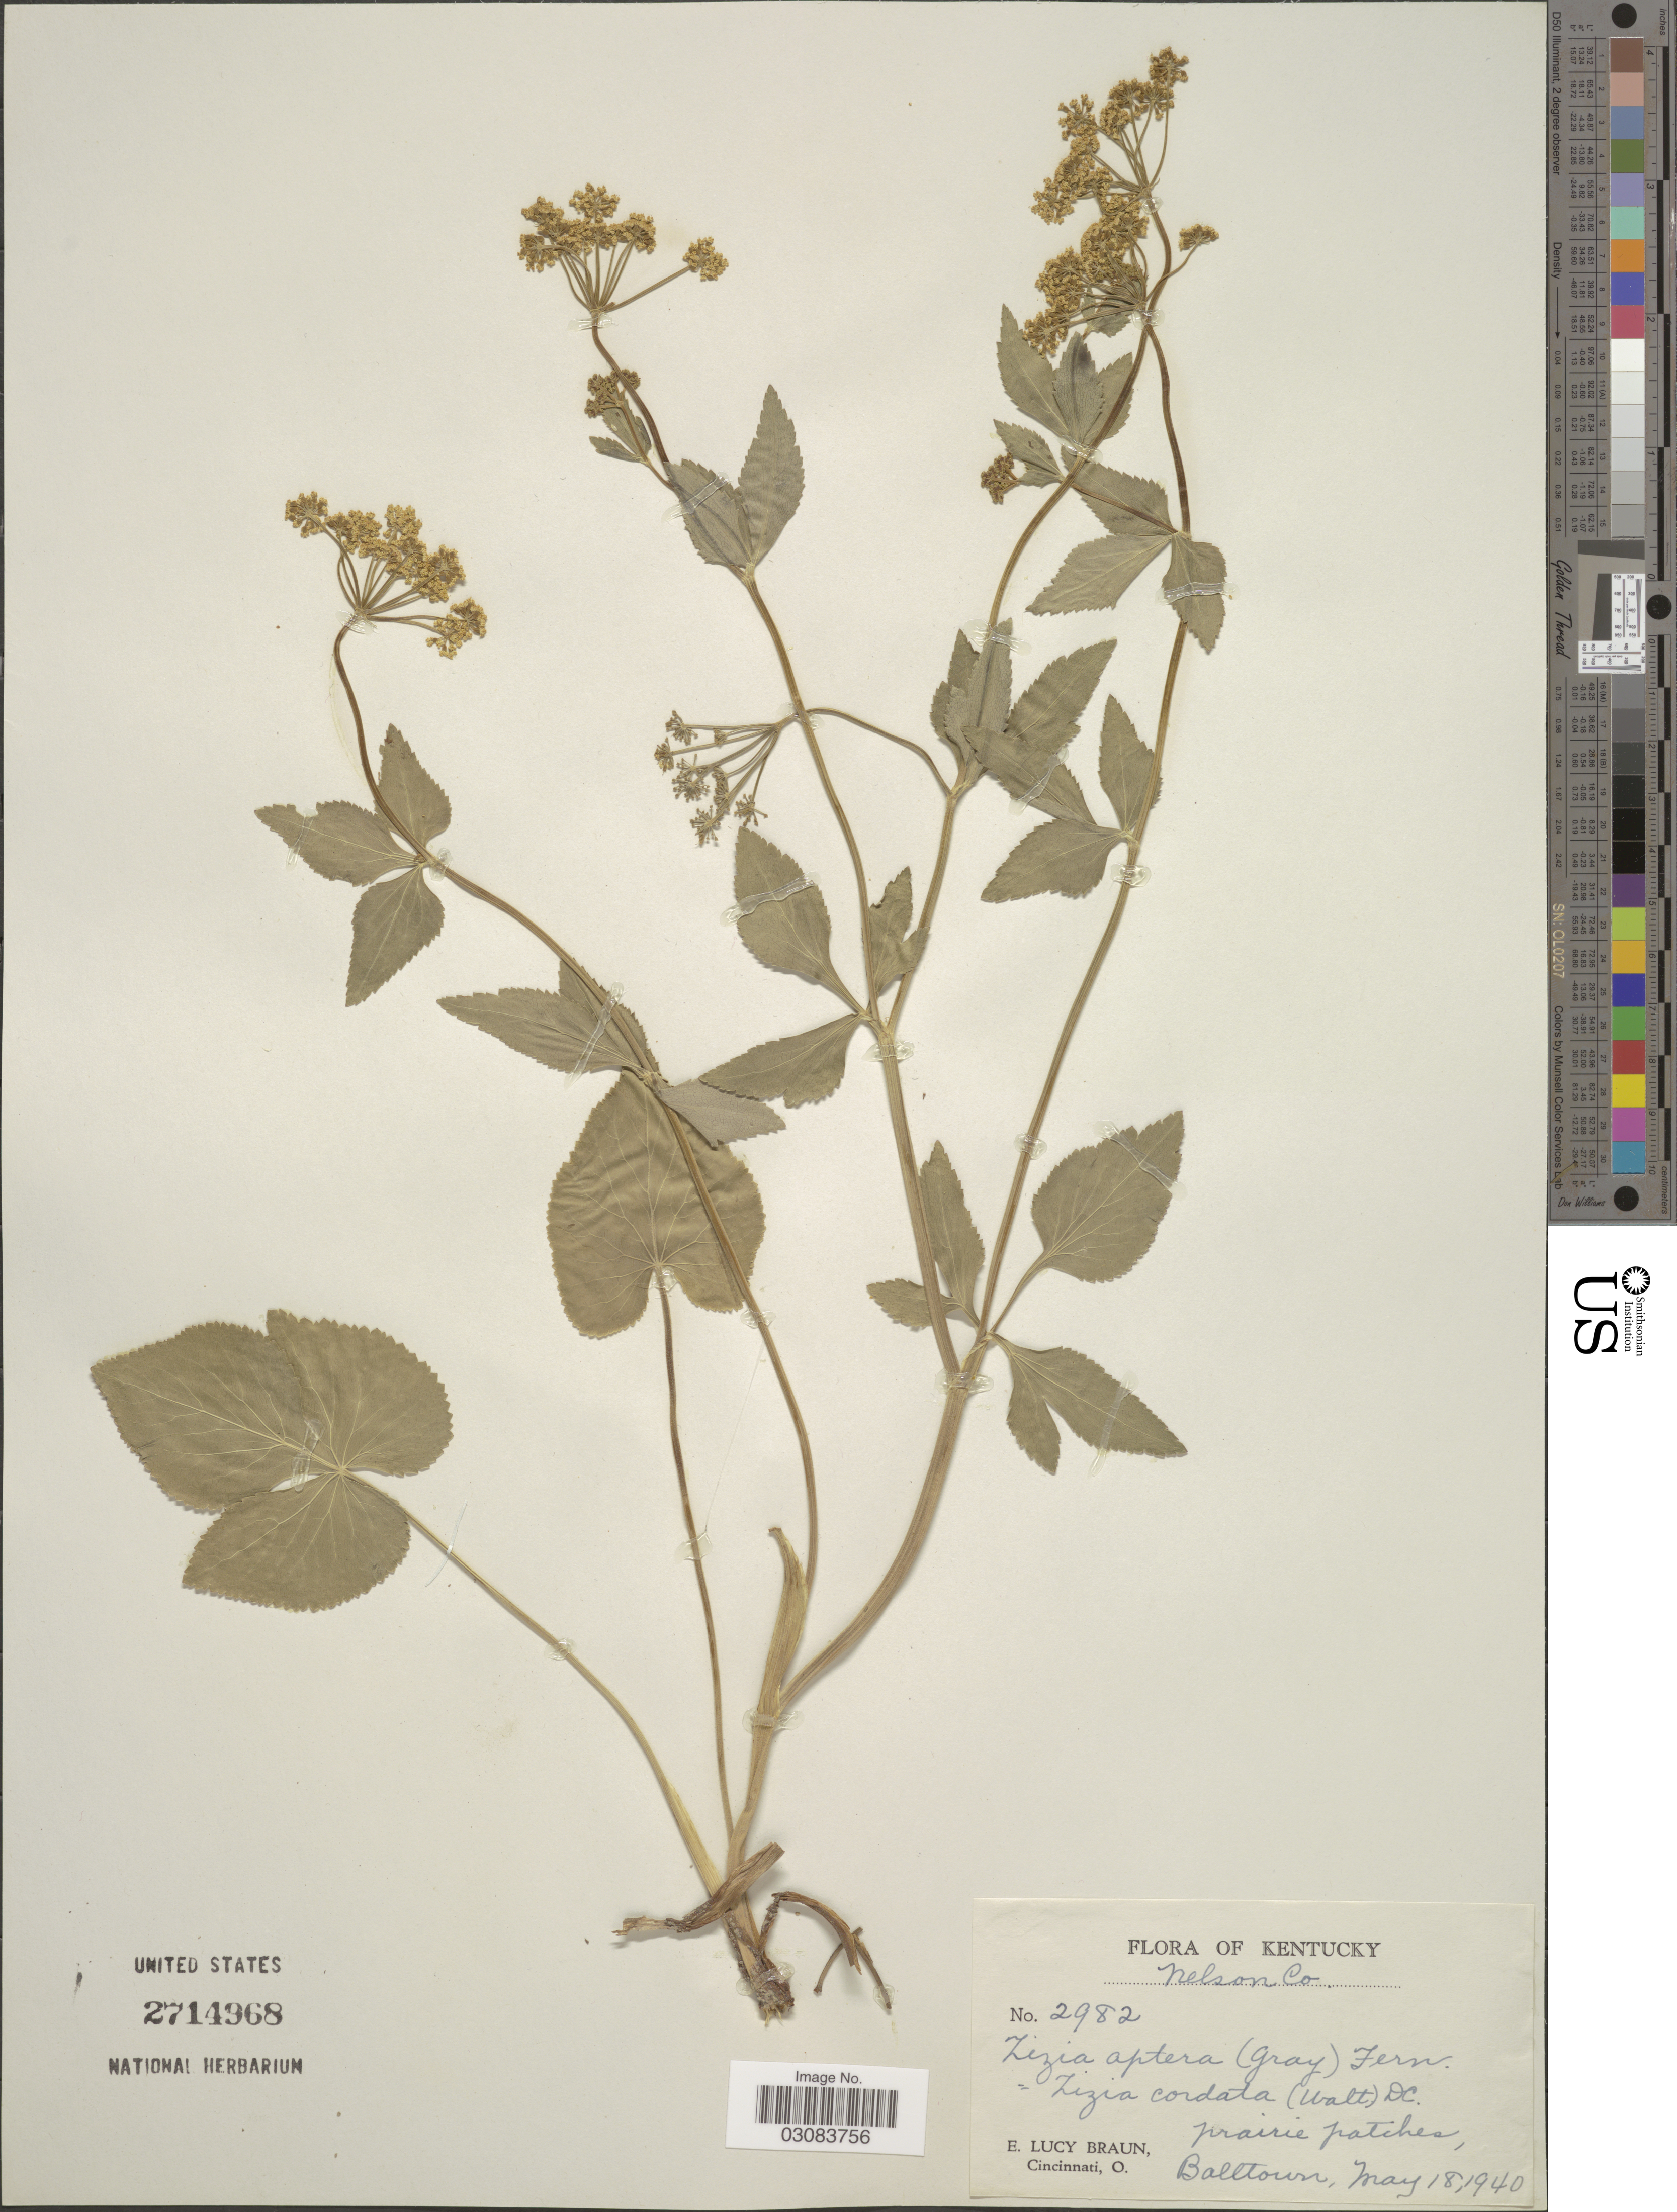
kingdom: Plantae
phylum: Tracheophyta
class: Magnoliopsida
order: Apiales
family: Apiaceae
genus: Zizia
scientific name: Zizia aptera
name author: (A. Gray) Fernald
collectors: E. L. Braun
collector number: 2982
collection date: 1940-05-18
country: United States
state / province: Kentucky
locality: Nelson Co, prairie patches, Balltown.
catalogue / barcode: US 2714968